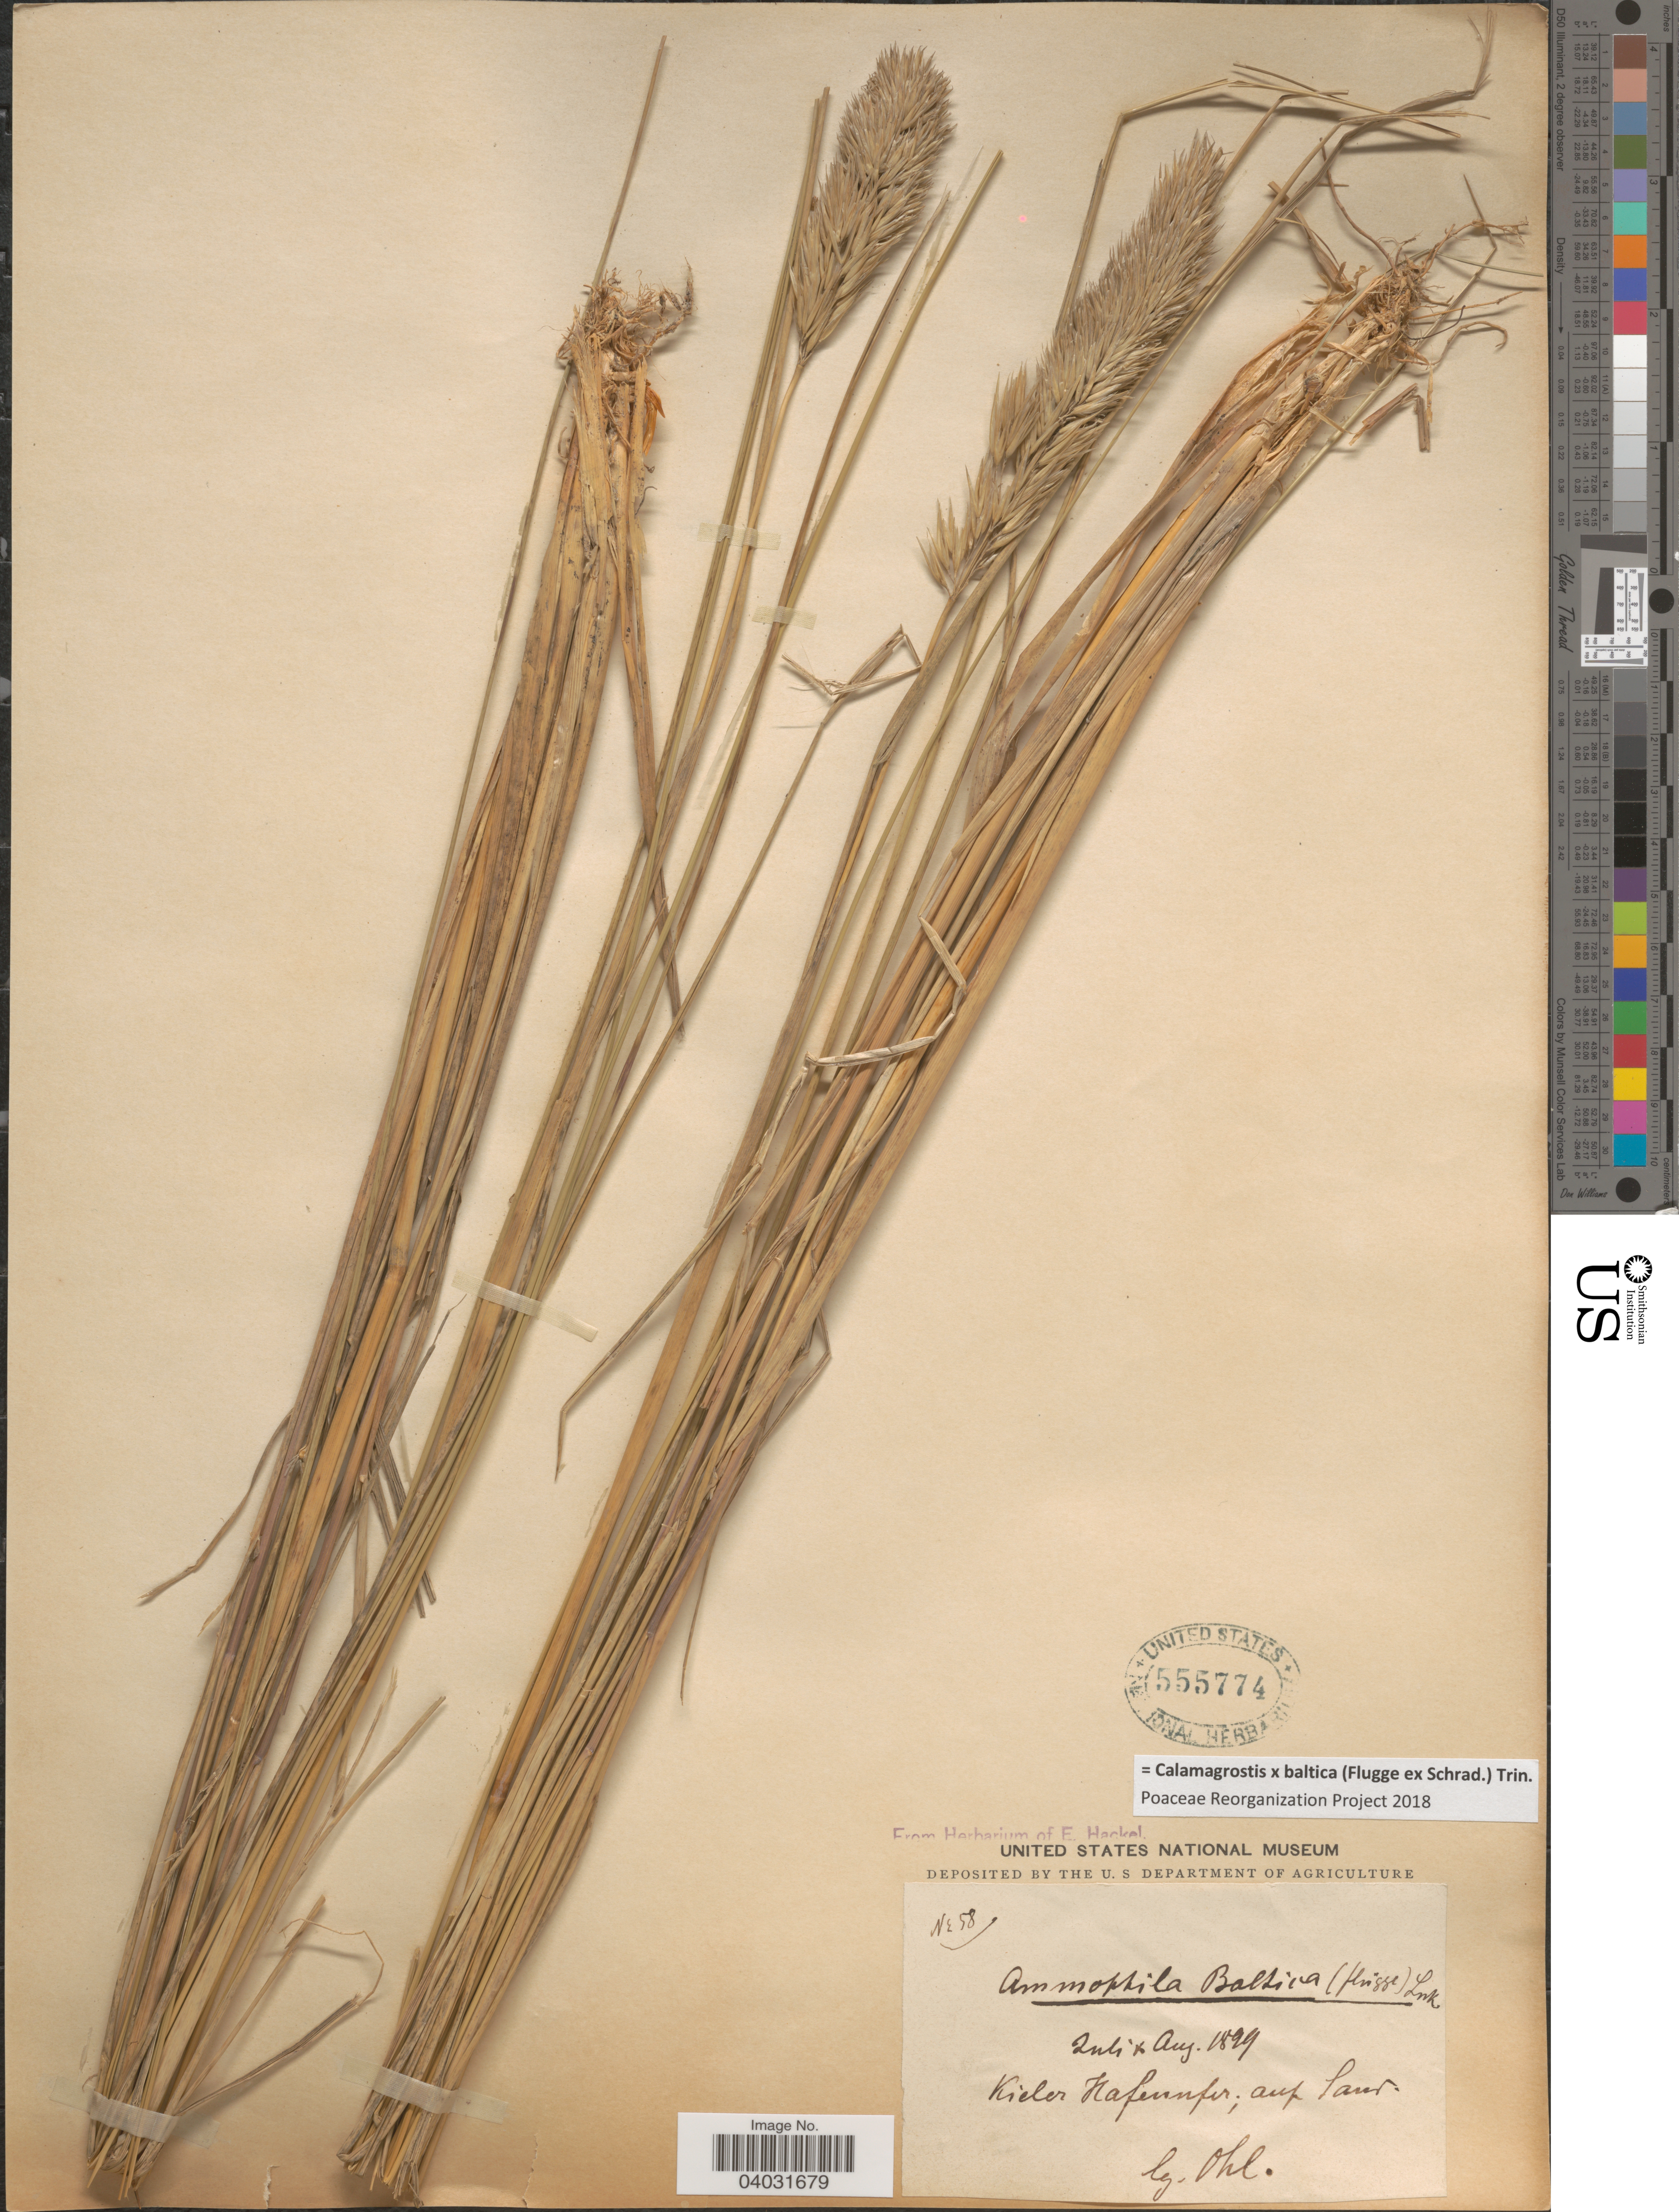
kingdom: Plantae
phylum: Tracheophyta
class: Liliopsida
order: Poales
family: Poaceae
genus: Calamagrostis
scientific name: Calamagrostis x baltica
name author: (Flüggé ex Schrad.) Trin.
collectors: Ohl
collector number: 58*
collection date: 1829-07/1829-08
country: Germany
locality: Kieler Hafenufer, auf Sand.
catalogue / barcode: US 555774